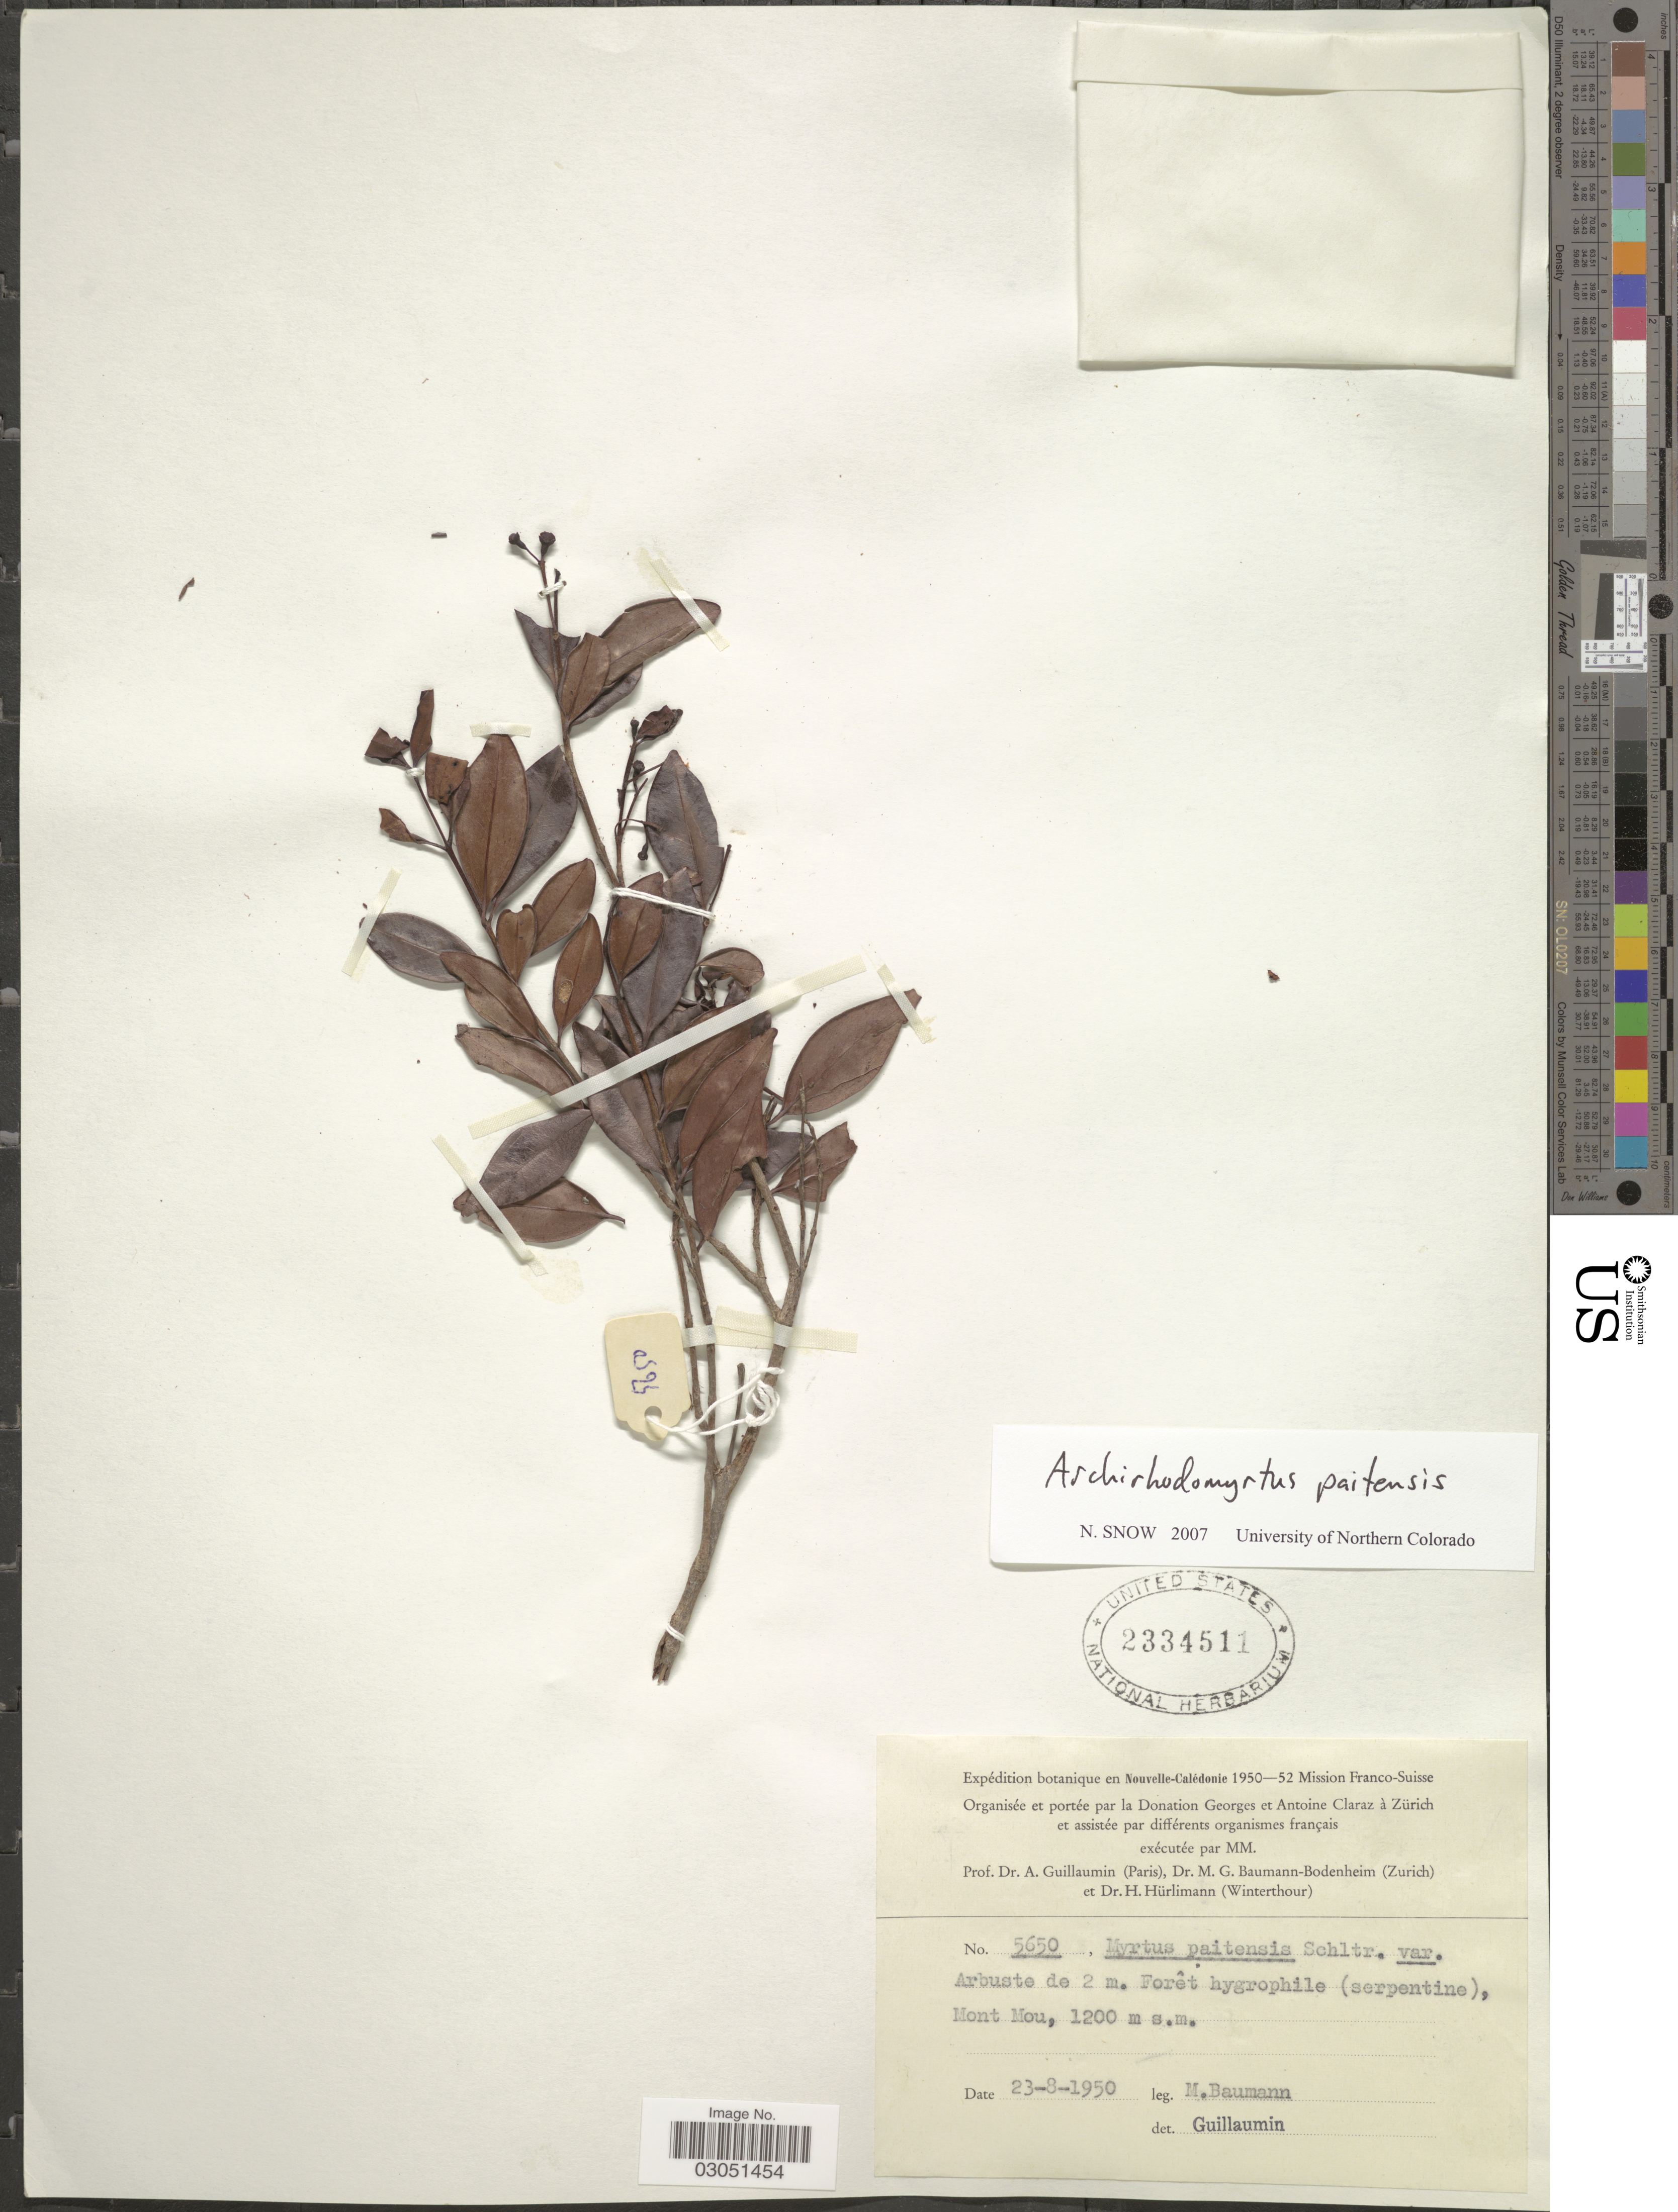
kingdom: Plantae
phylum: Tracheophyta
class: Magnoliopsida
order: Myrtales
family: Myrtaceae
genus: Archirhodomyrtus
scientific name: Archirhodomyrtus paitensis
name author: (Schltr.) Burret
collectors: M. Baumann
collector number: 5650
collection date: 1950-08-23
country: New Caledonia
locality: Nouvelle-Calédonie, Forêt hygrophile (serpentine), Mont Mou.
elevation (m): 1200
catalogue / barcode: US 2334511